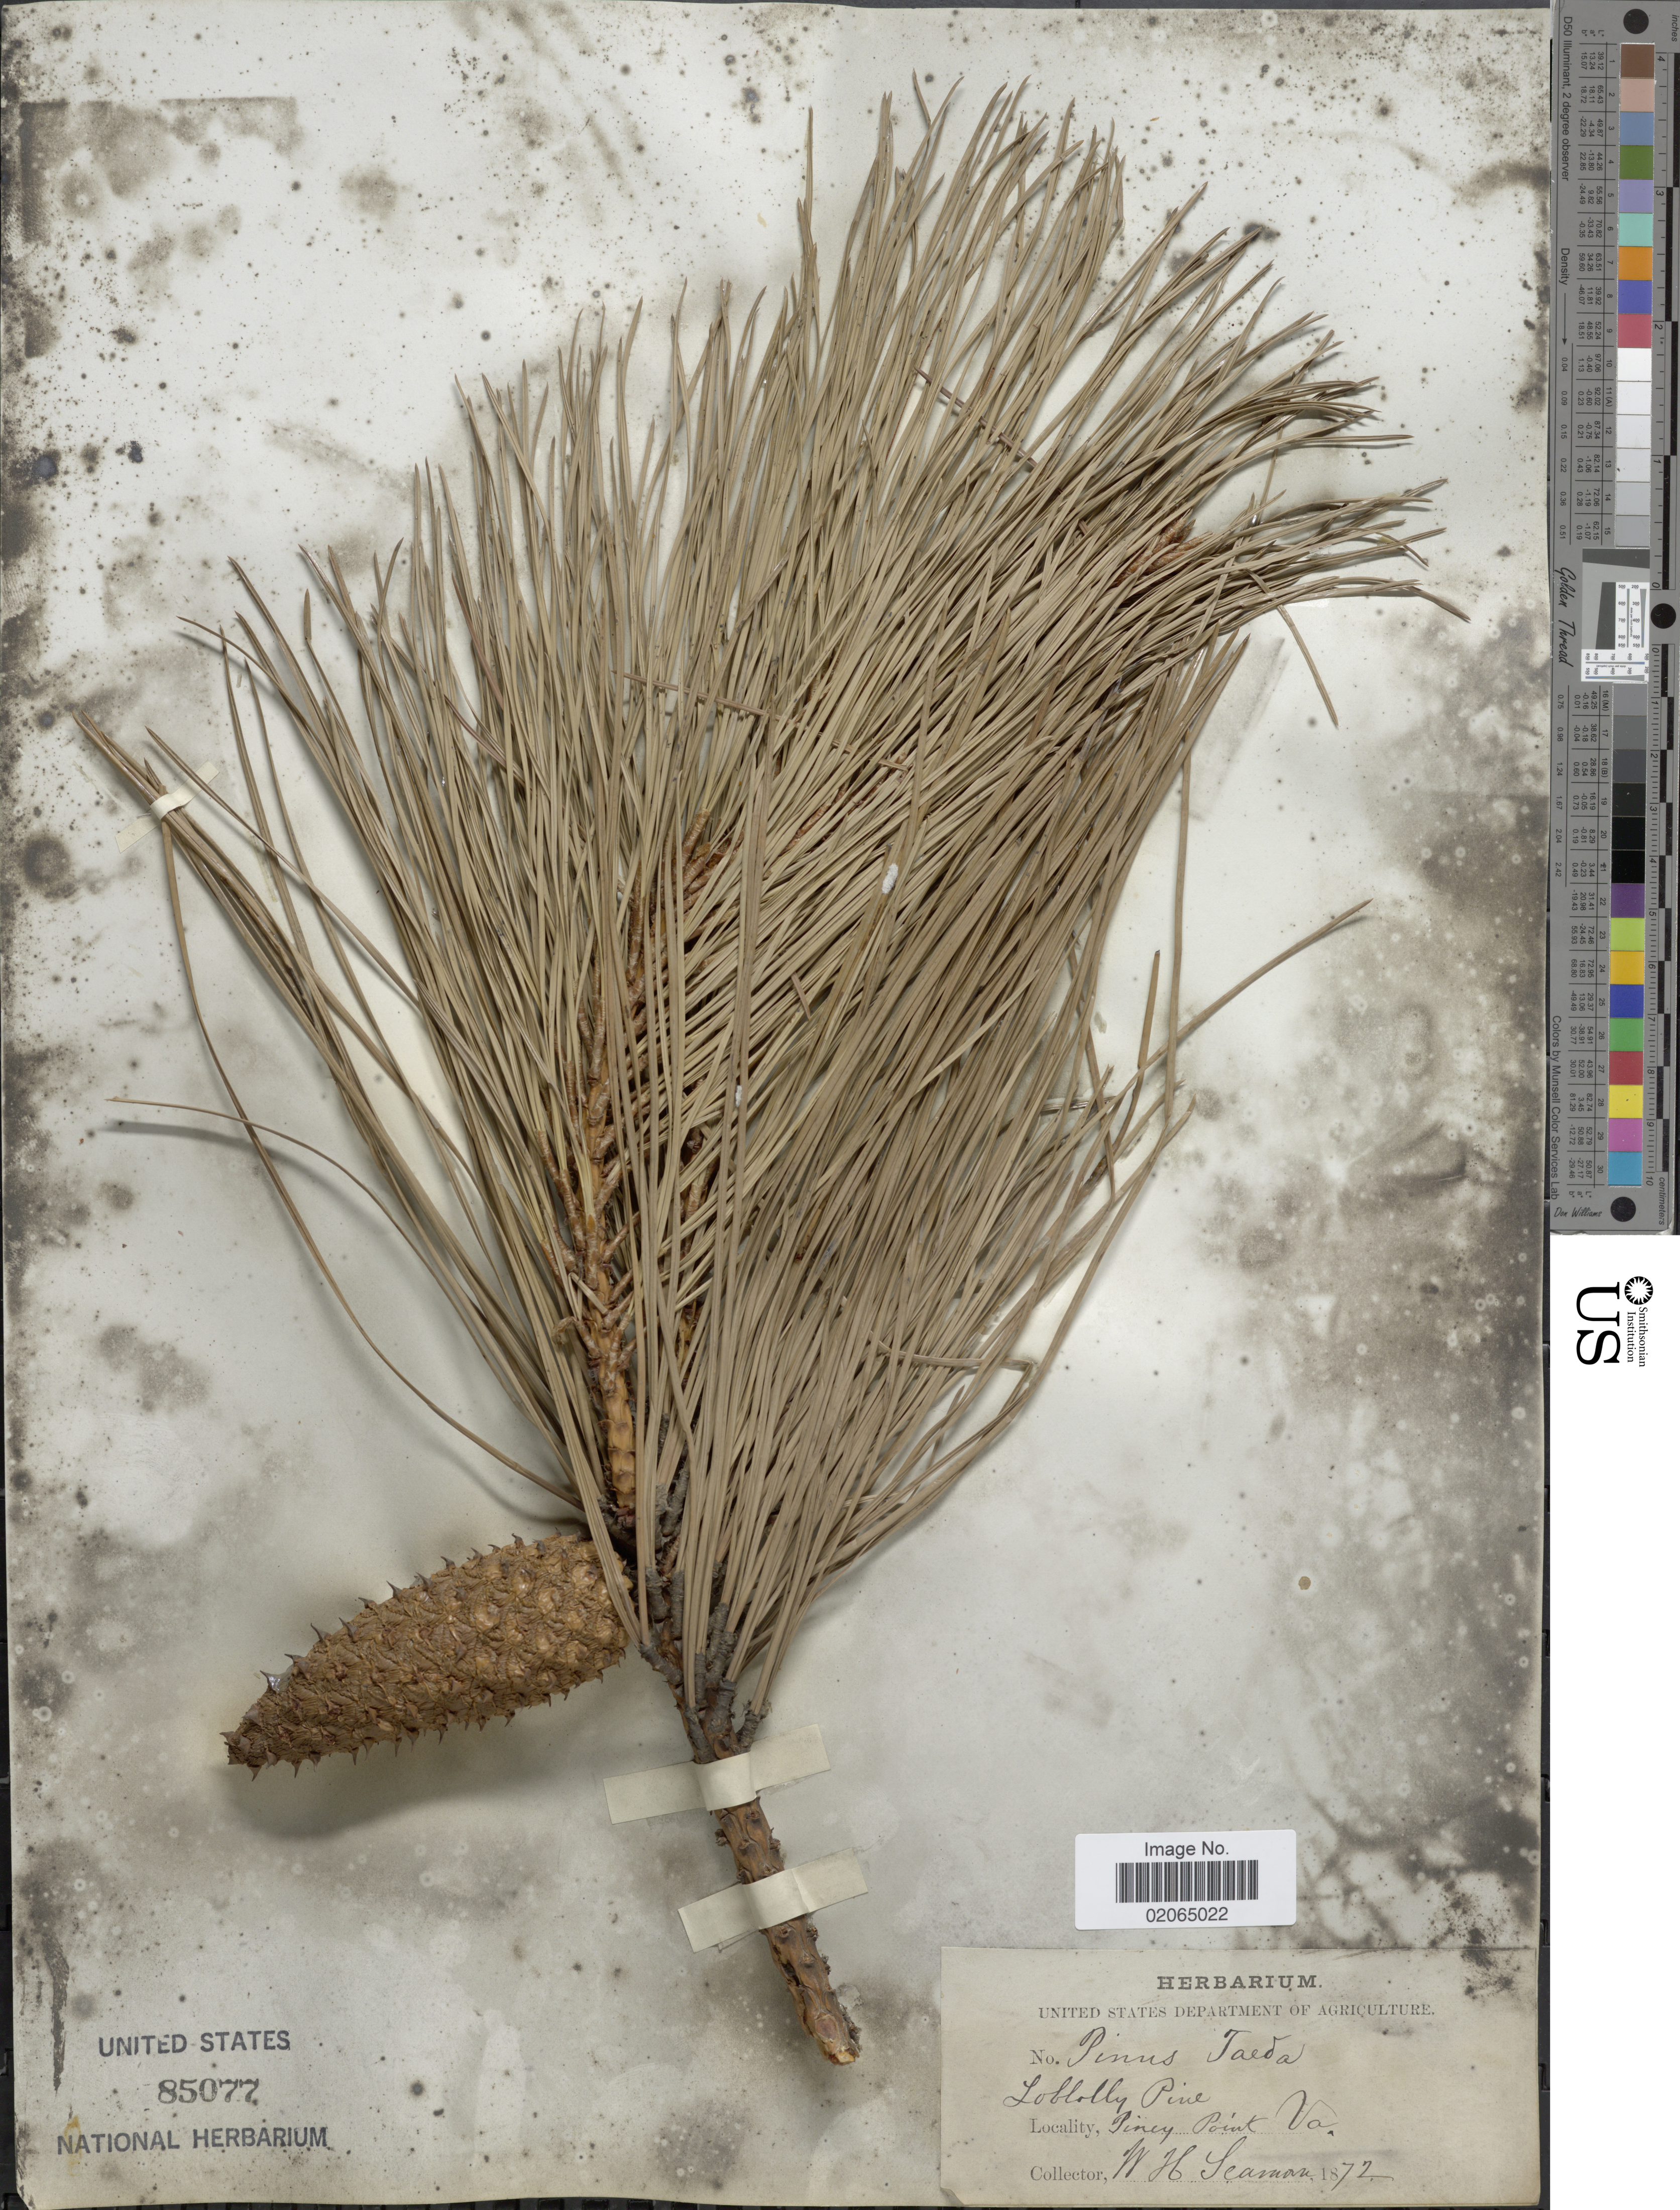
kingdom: Plantae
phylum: Tracheophyta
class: Pinopsida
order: Pinales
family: Pinaceae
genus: Pinus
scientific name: Pinus taeda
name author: L.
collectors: W. Seaman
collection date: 1872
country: United States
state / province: Virginia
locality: Loblolly Pine, Piney point Va.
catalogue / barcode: US 85077